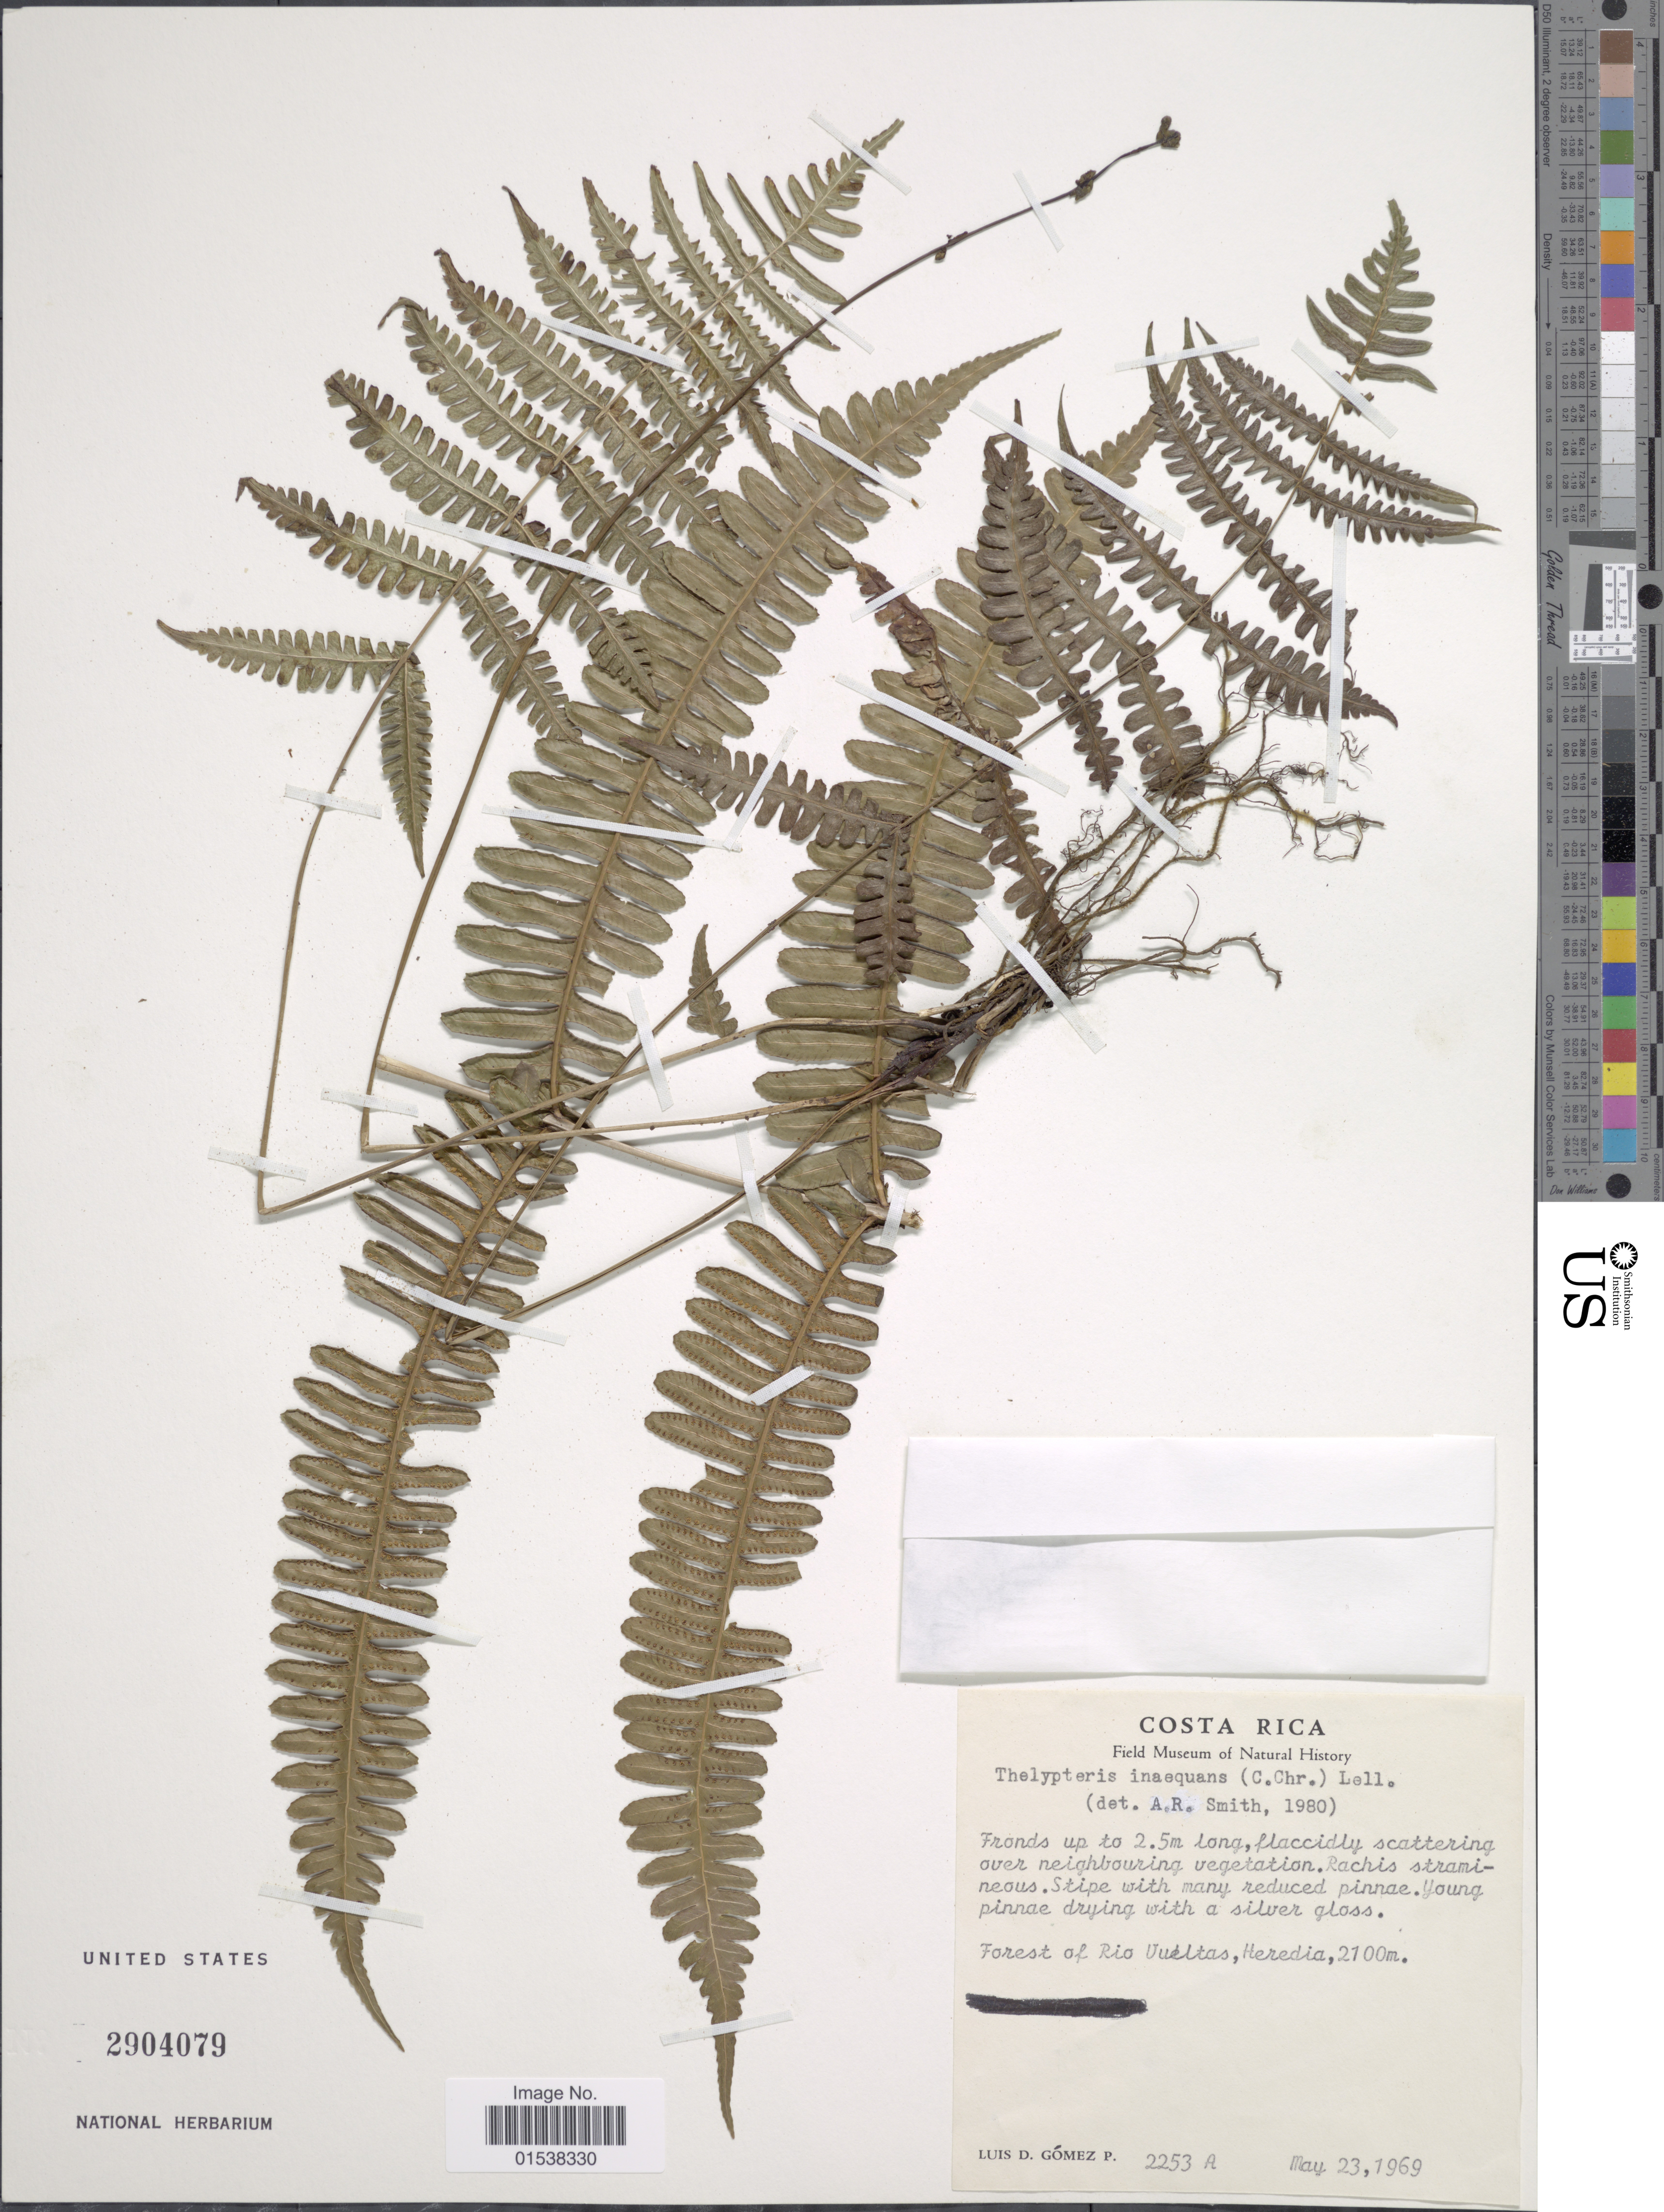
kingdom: Plantae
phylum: Tracheophyta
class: Polypodiopsida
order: Polypodiales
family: Thelypteridaceae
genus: Amauropelta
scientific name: Amauropelta inaequans (C. Chr.) comb. nov., ined 2015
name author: (C. Chr.)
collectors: L. D. Gómez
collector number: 2253A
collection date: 1969-05-23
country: Costa Rica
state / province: Heredia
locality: Forest of Rio Vueltas, Heredia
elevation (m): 2100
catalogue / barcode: US 2904079